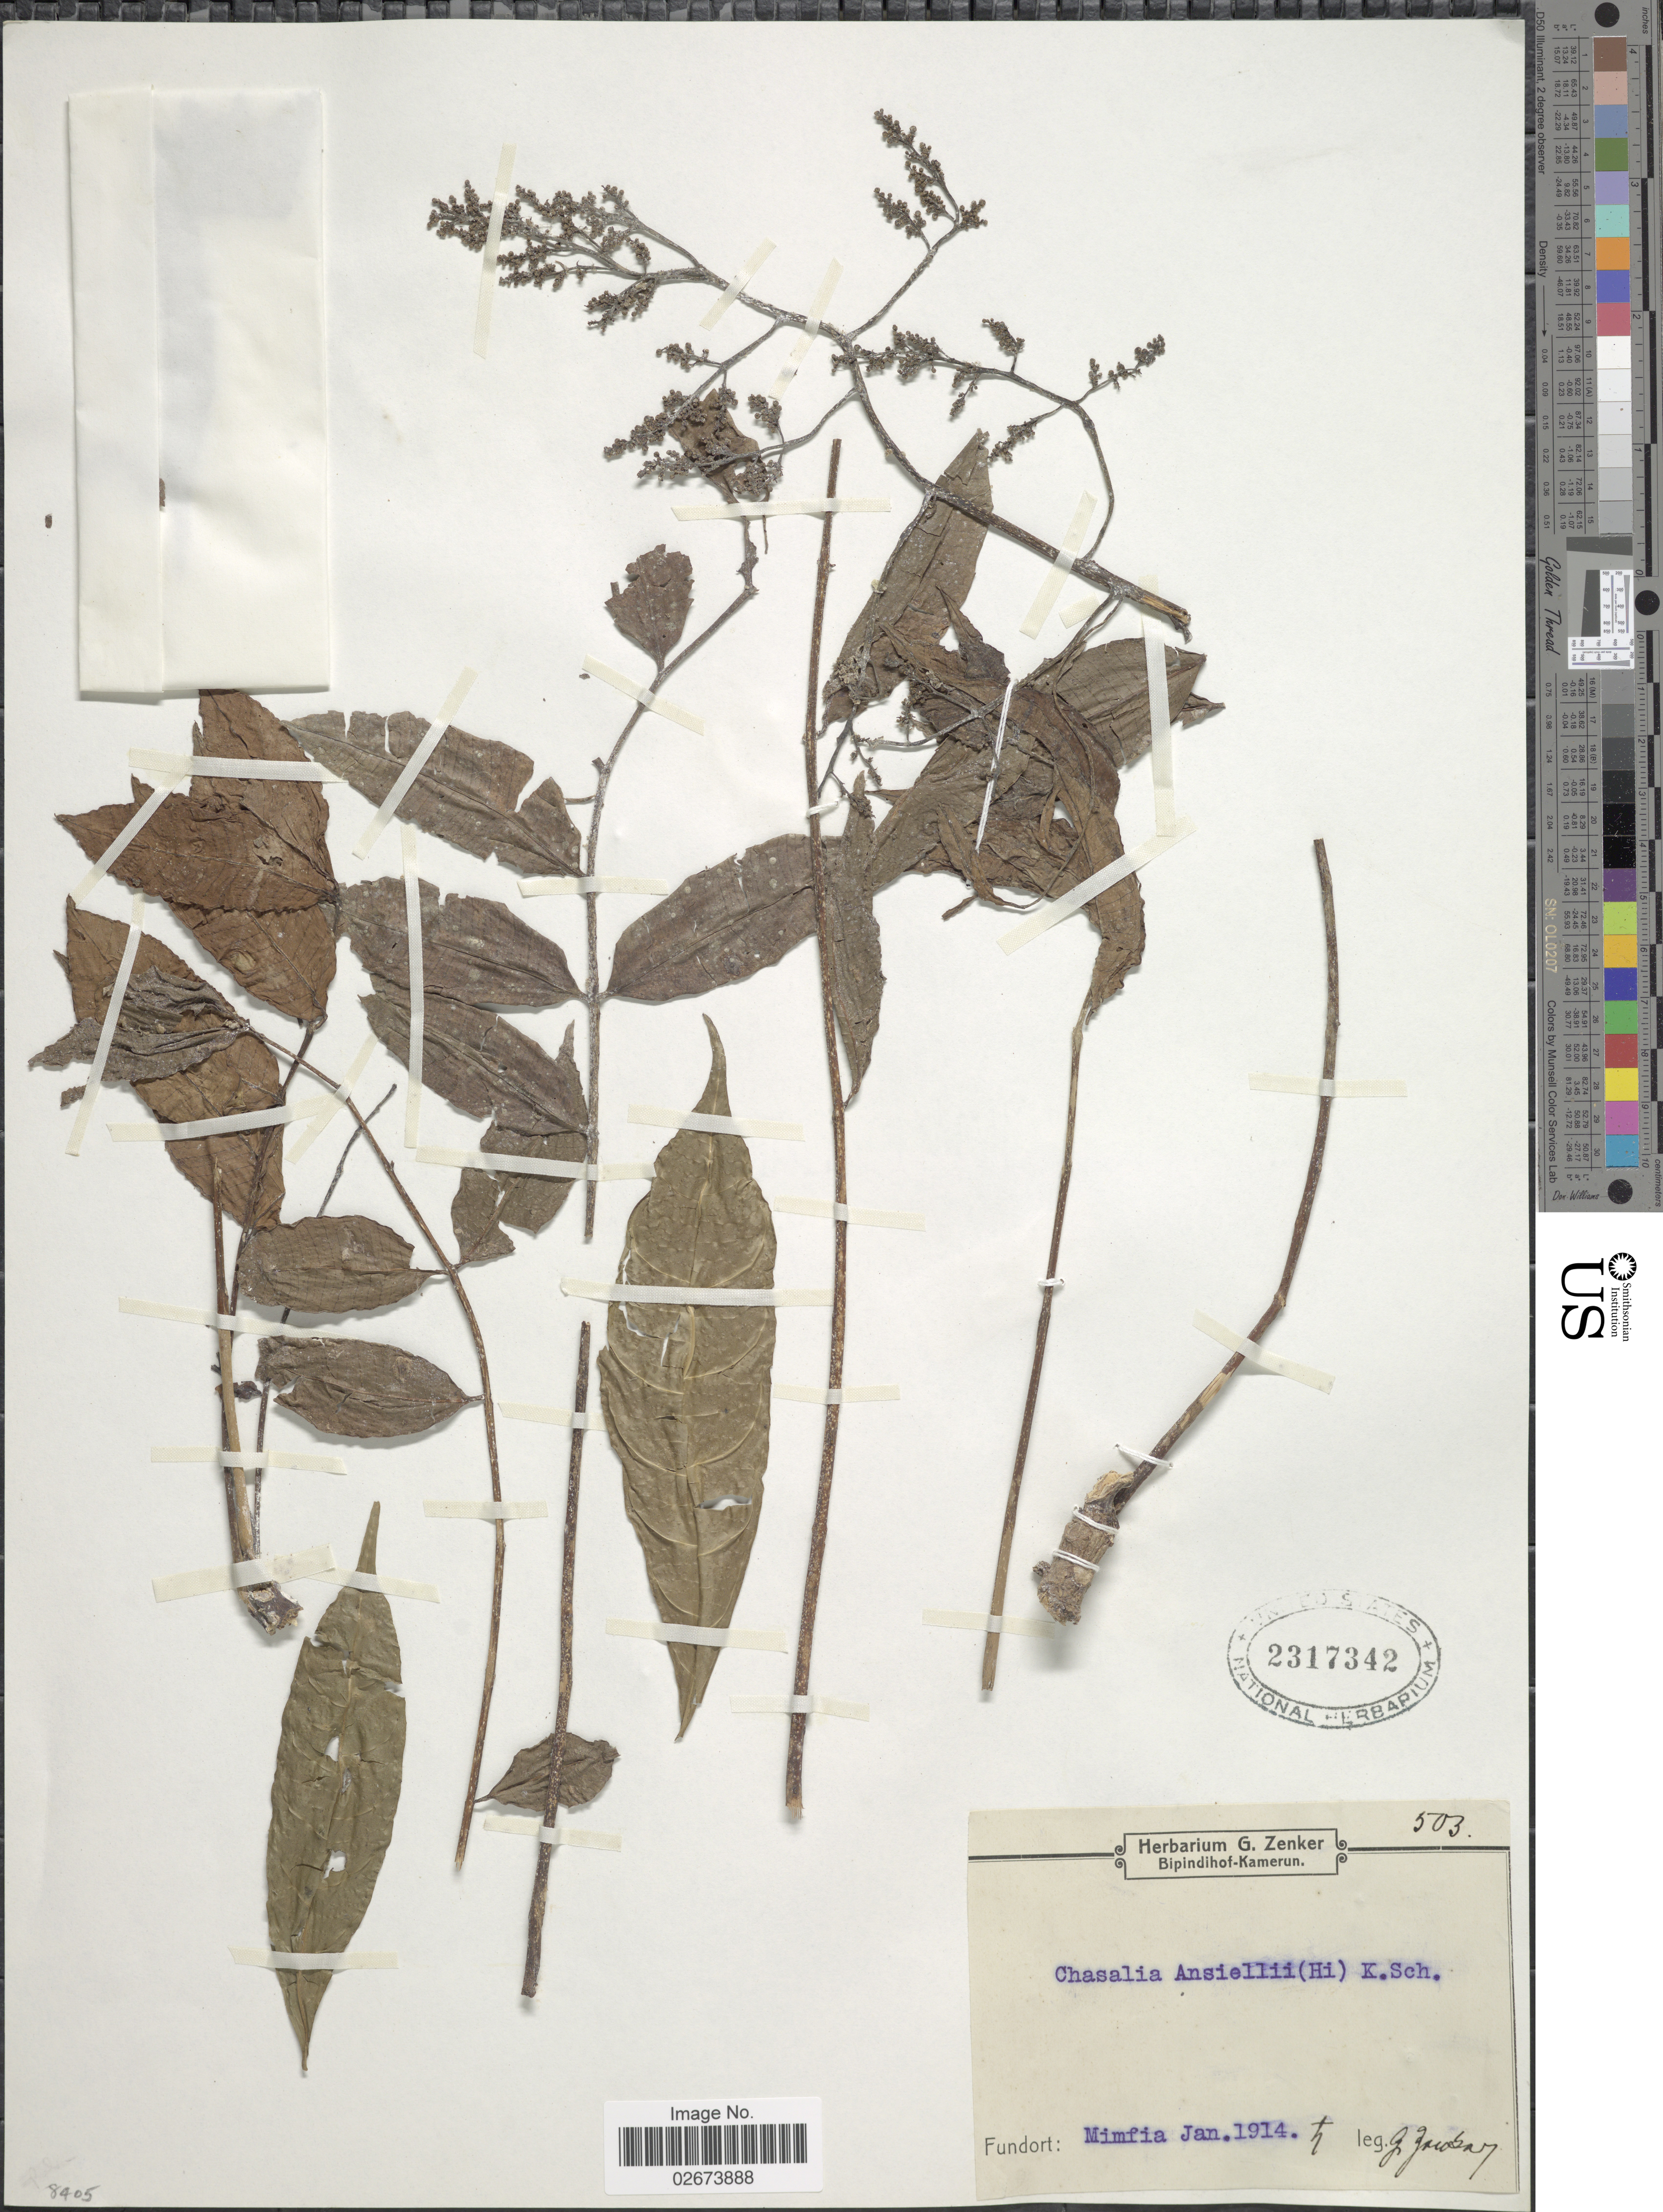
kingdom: Plantae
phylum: Tracheophyta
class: Magnoliopsida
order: Gentianales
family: Rubiaceae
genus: Chassalia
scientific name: Chassalia ansellii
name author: (Hiern) K. Schum.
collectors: G. A. Zenker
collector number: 503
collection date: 1914-01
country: Cameroon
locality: Kamerun, Mimfia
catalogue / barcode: US 2317342